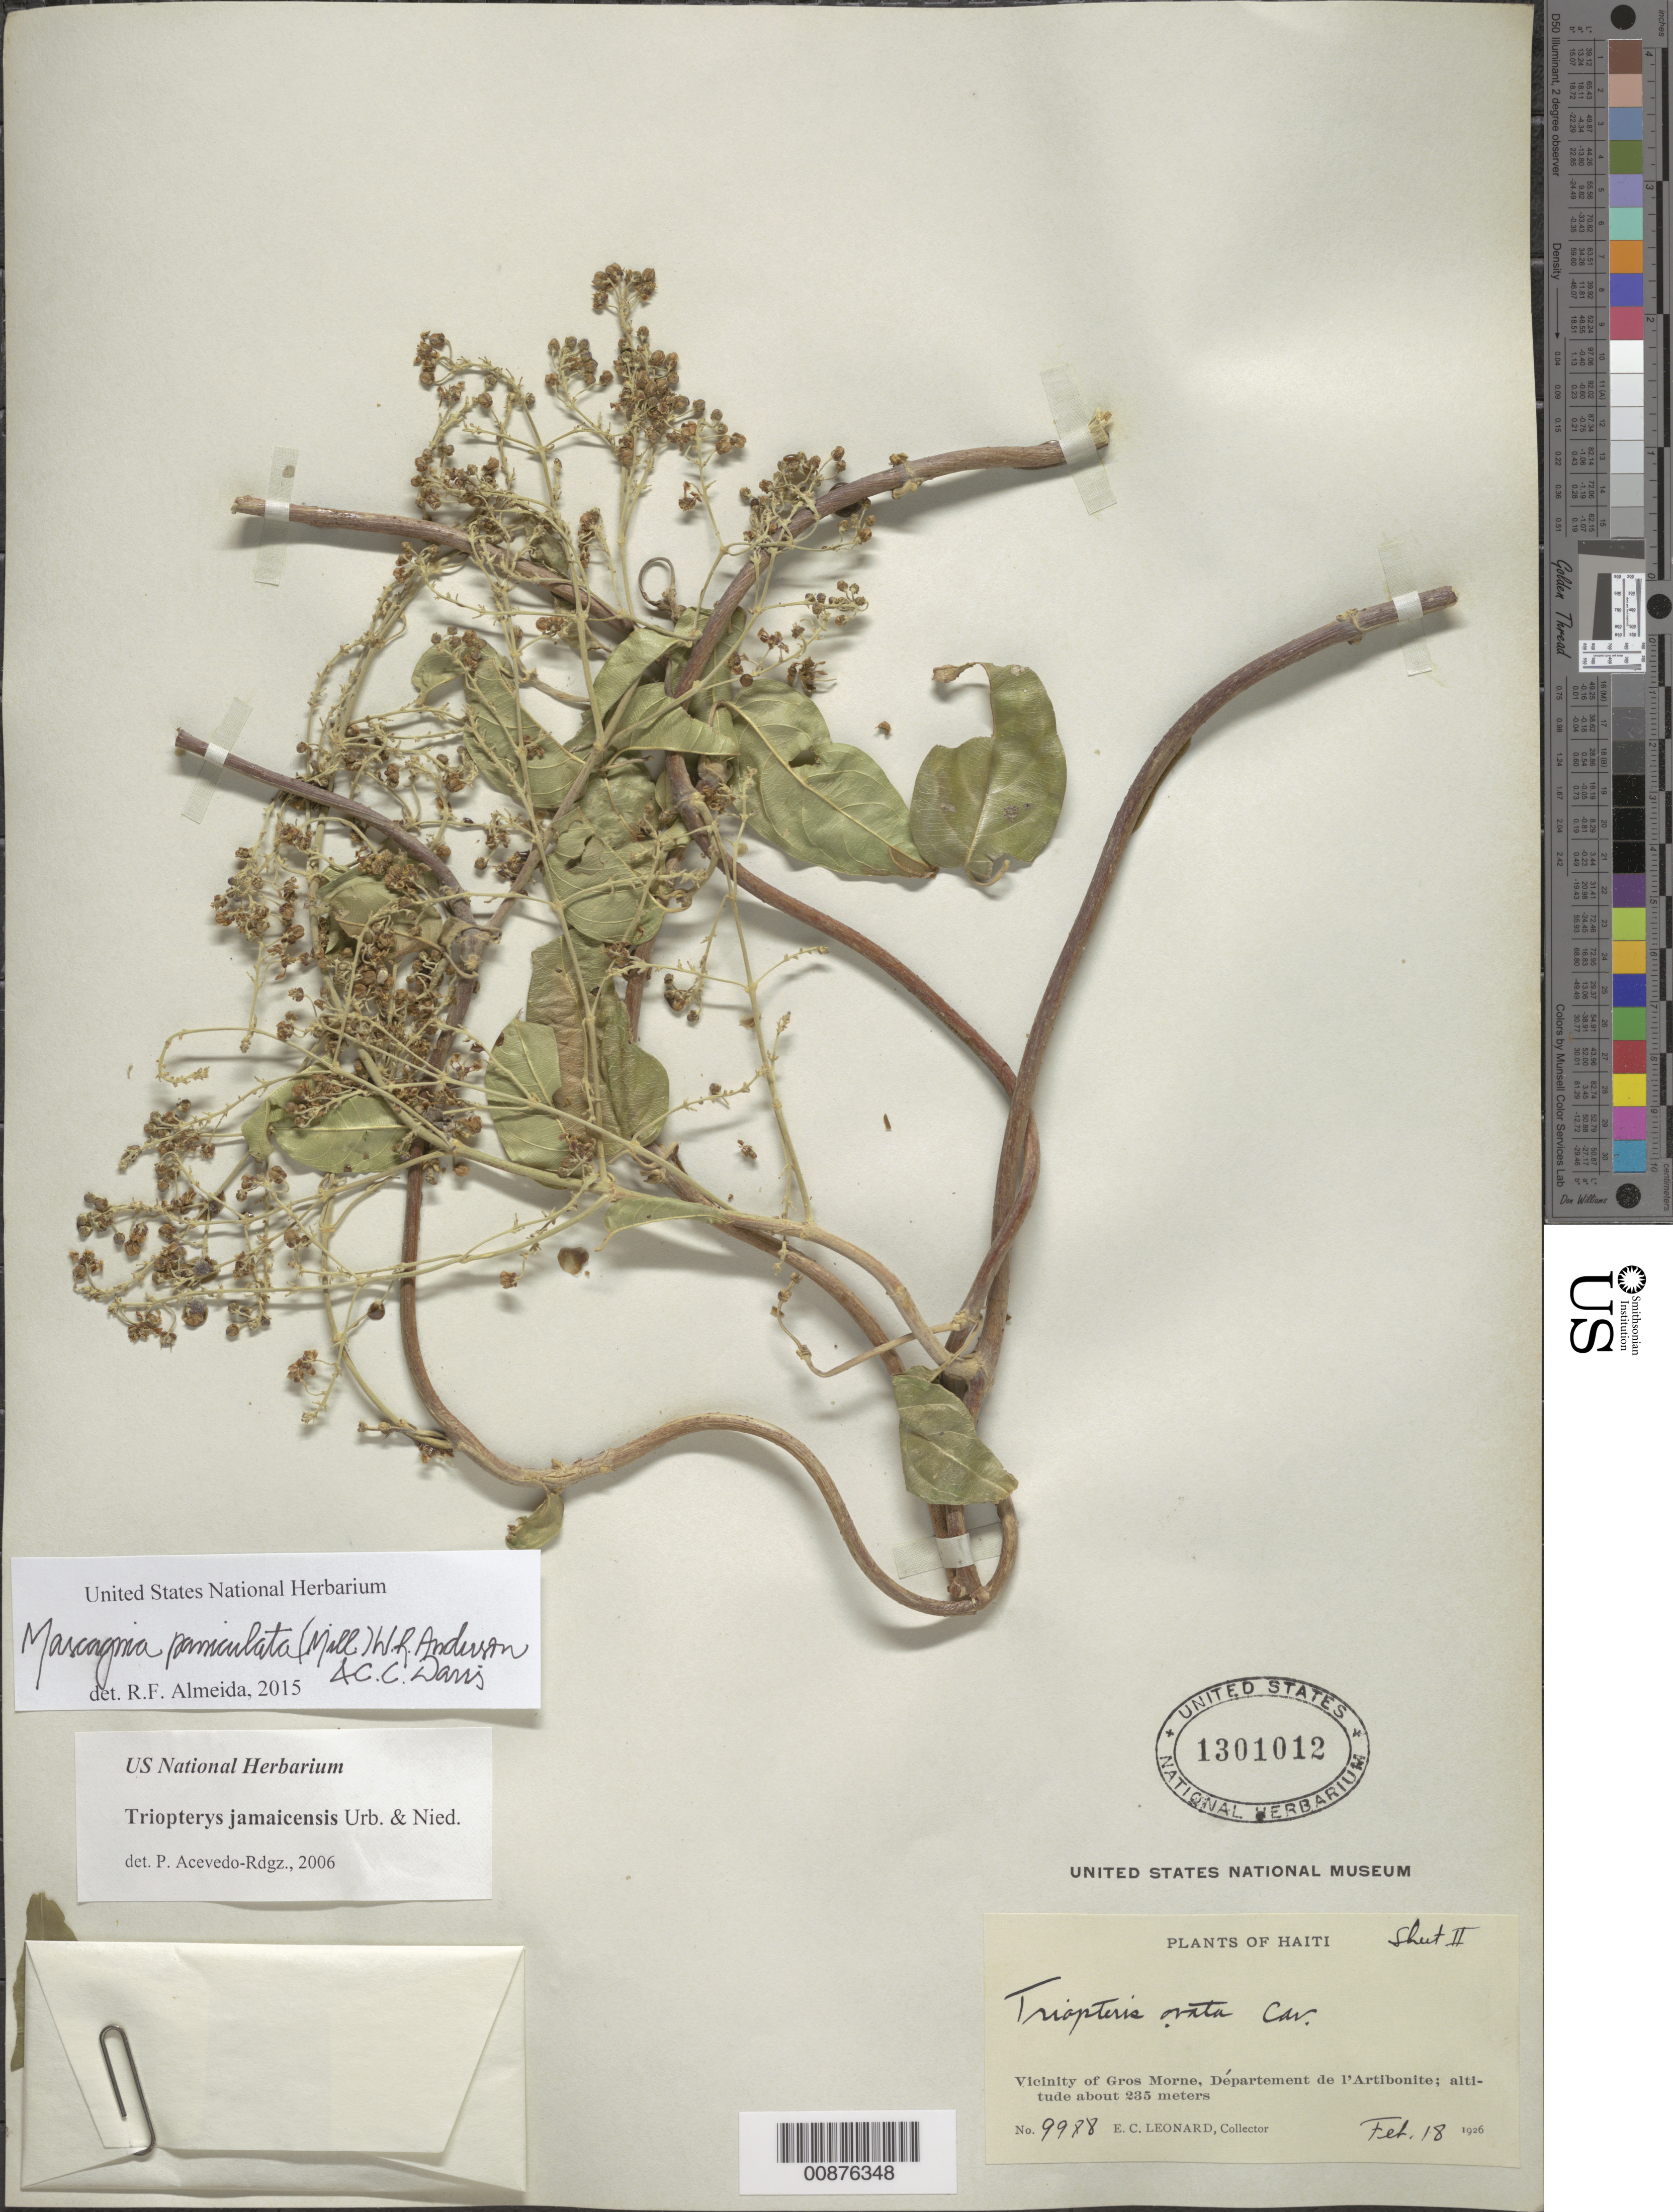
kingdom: Plantae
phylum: Tracheophyta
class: Magnoliopsida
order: Malpighiales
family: Malpighiaceae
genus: Mascagnia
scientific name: Mascagnia paniculata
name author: (Mill.) W.R. Anderson & C. Davis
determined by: De Almeida, R. F., (HUEFS), Universidade Estadual de Feira de Santana (BRAZIL)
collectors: E. C. Leonard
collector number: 9988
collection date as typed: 18 Feb 1926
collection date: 1926-02-18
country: Haiti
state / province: Artibonite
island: Hispaniola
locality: Vicinity of Gros Morne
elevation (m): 235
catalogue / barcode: US 1301012